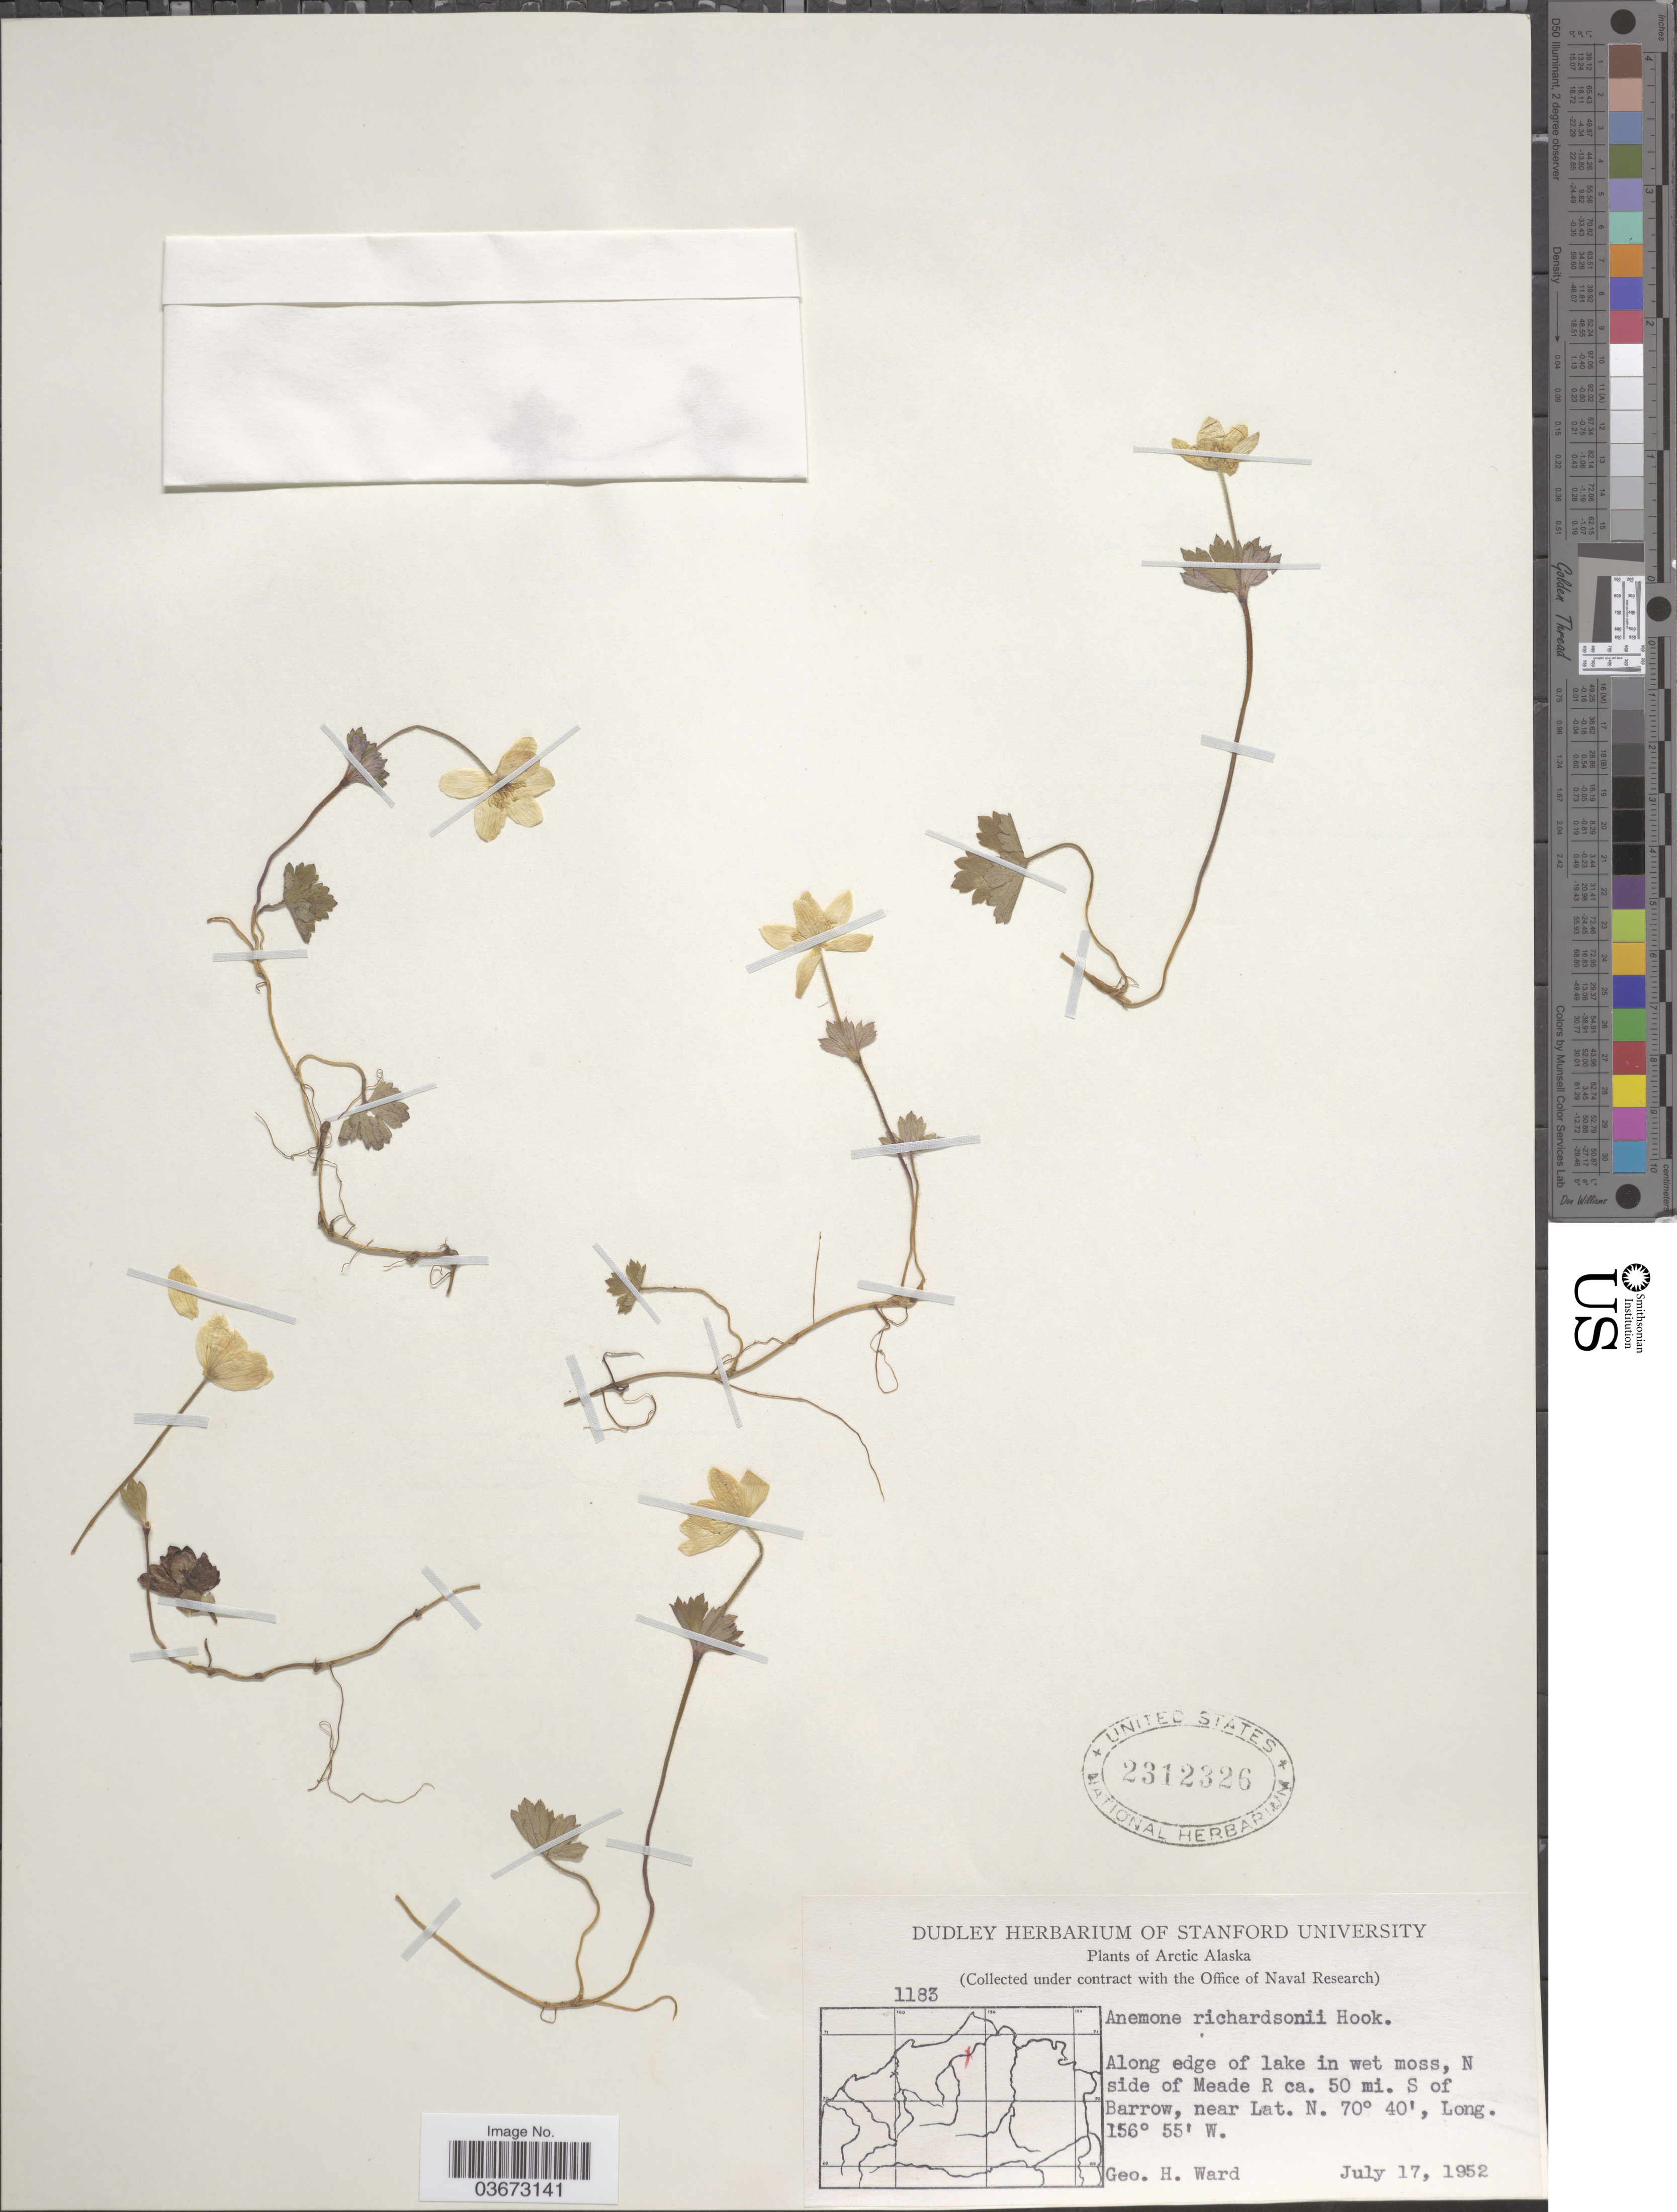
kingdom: Plantae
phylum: Tracheophyta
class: Magnoliopsida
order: Ranunculales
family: Ranunculaceae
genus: Anemone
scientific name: Anemone richardsonii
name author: Hook.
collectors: G. H. Ward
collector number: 1183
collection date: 1952-07-17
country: United States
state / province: Alaska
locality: Arctic Alaska. Along edge of lake in wet moss, N side of Meade R ca. 50 mi. S of Barrow.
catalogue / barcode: US 2312326